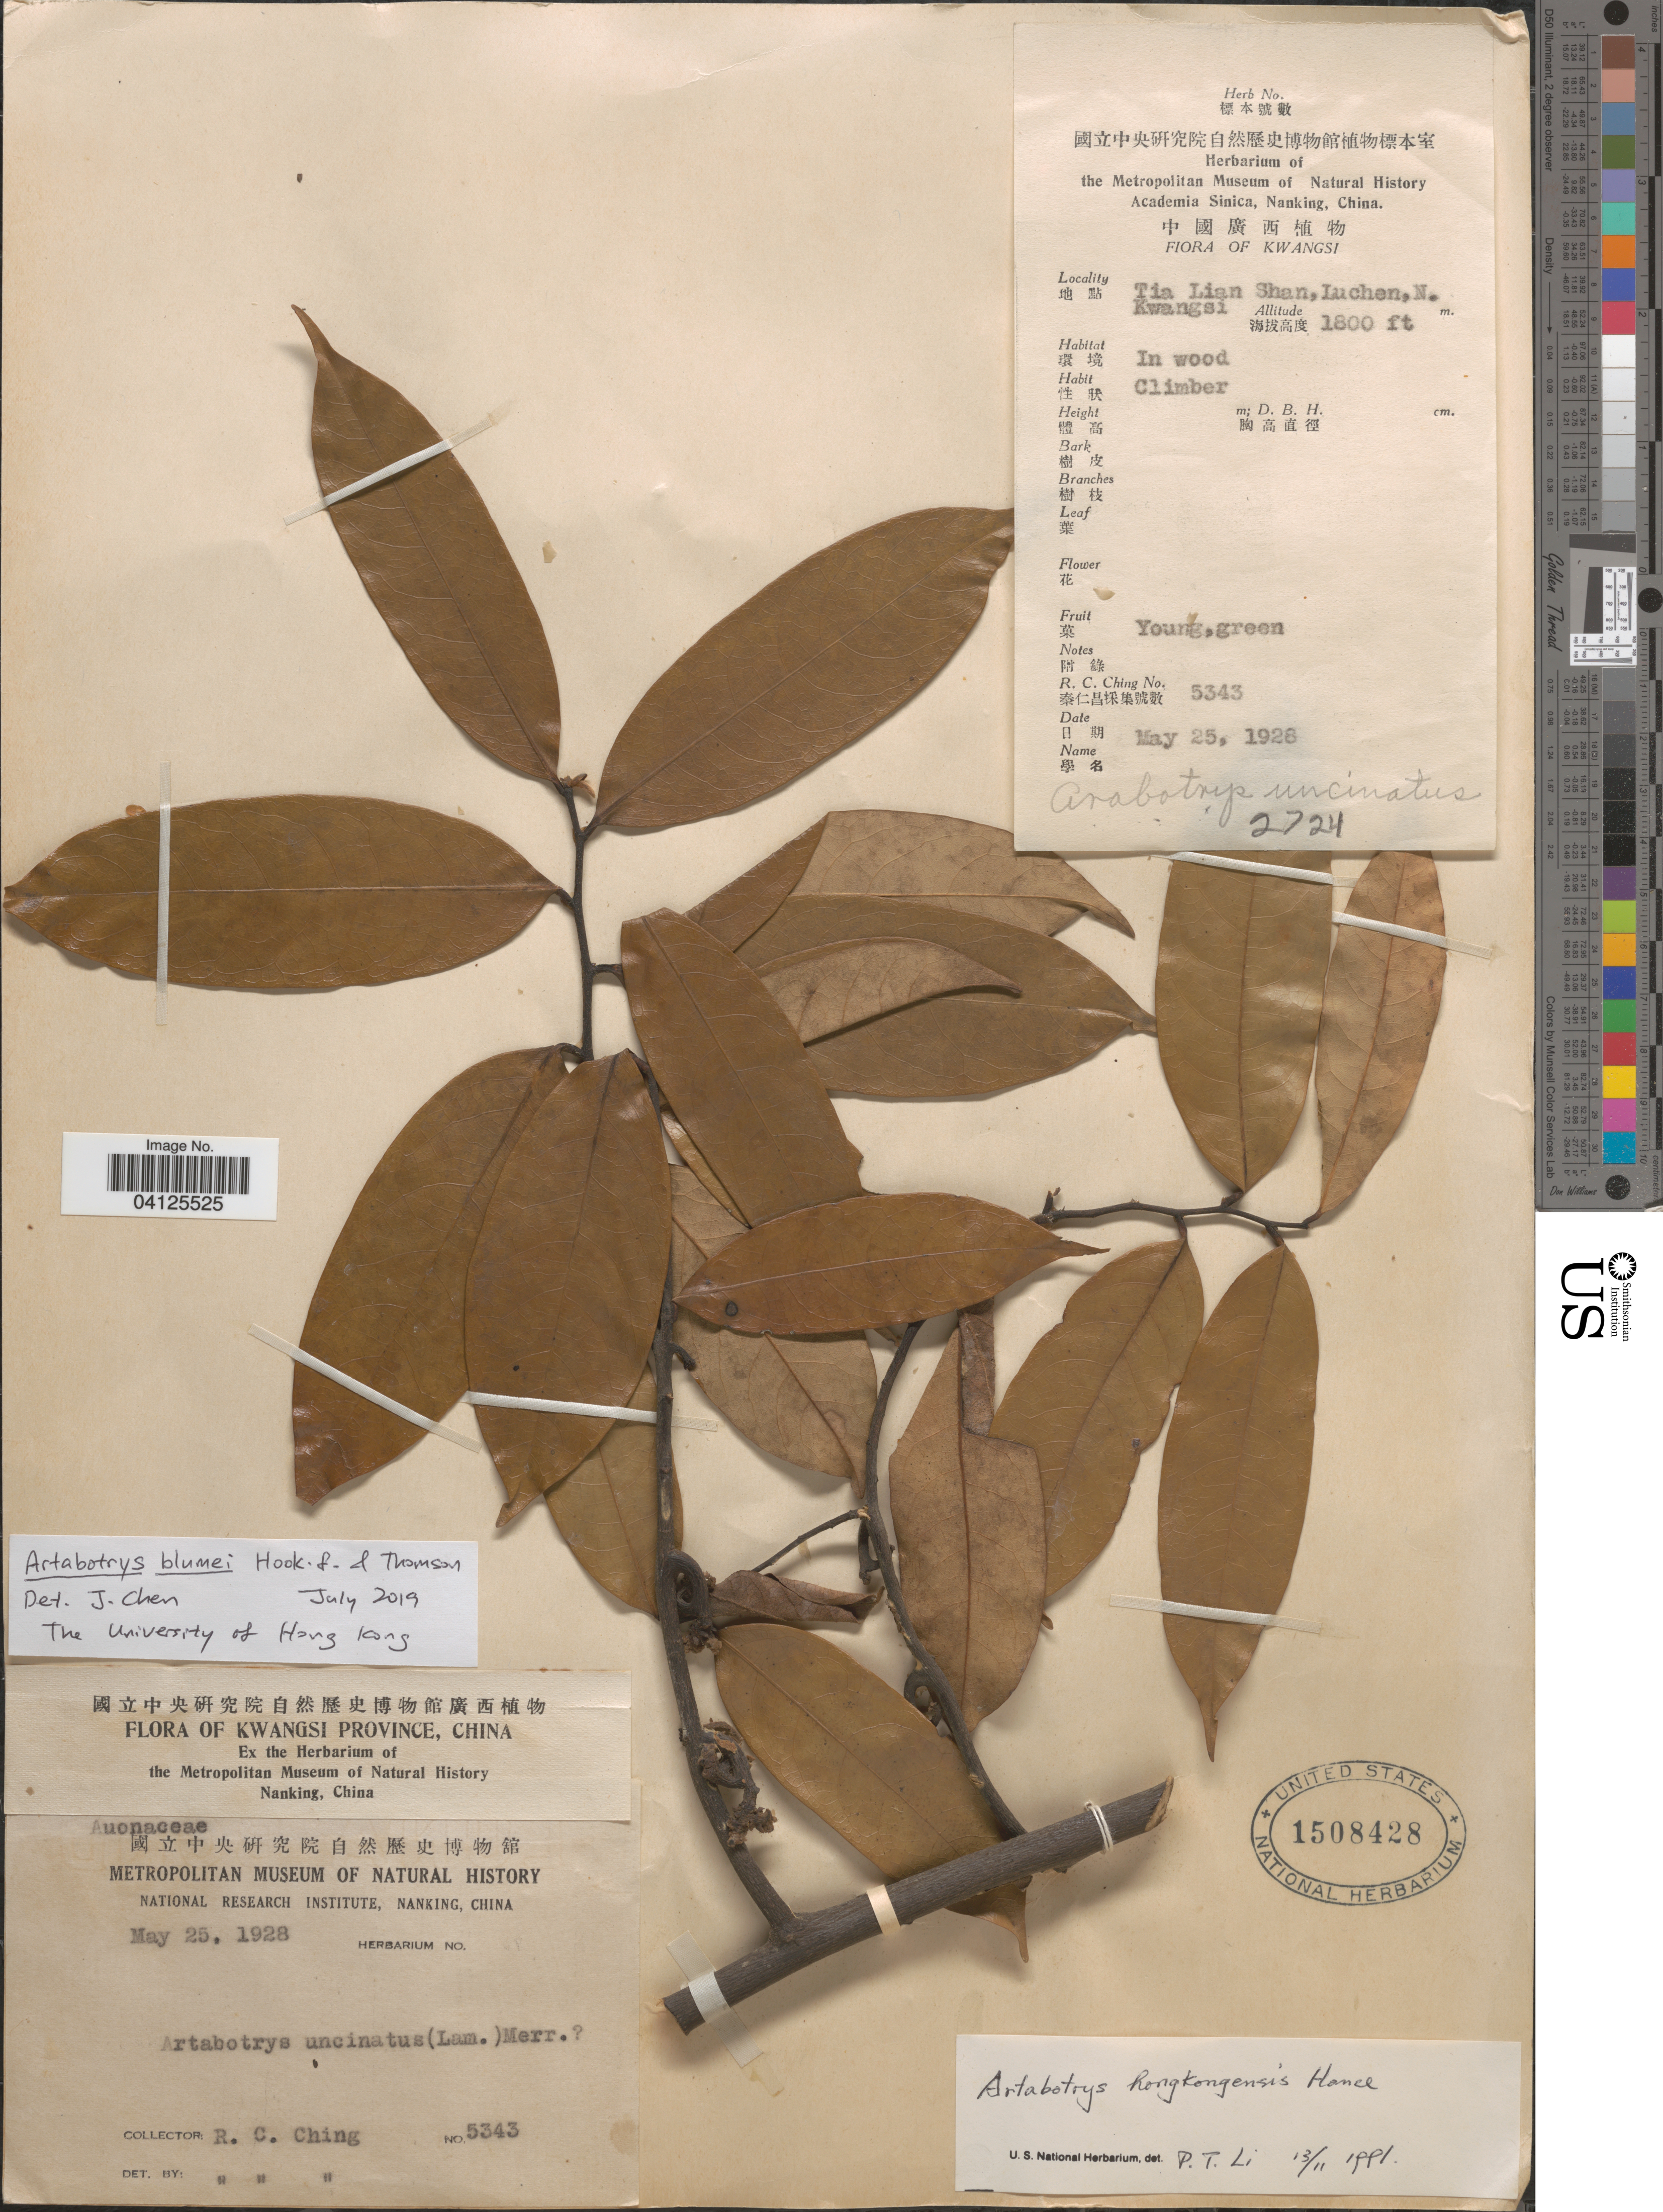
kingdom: Plantae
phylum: Tracheophyta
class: Magnoliopsida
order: Magnoliales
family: Annonaceae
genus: Artabotrys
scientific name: Artabotrys blumei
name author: Benth.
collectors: R. C. Ching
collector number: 5343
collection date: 1928-05-25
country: China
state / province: Guangxi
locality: Kwangsi. Tia Lian Shan,Luchen,N. Kwangsi. Kwangsi Province.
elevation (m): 549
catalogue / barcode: US 1508428